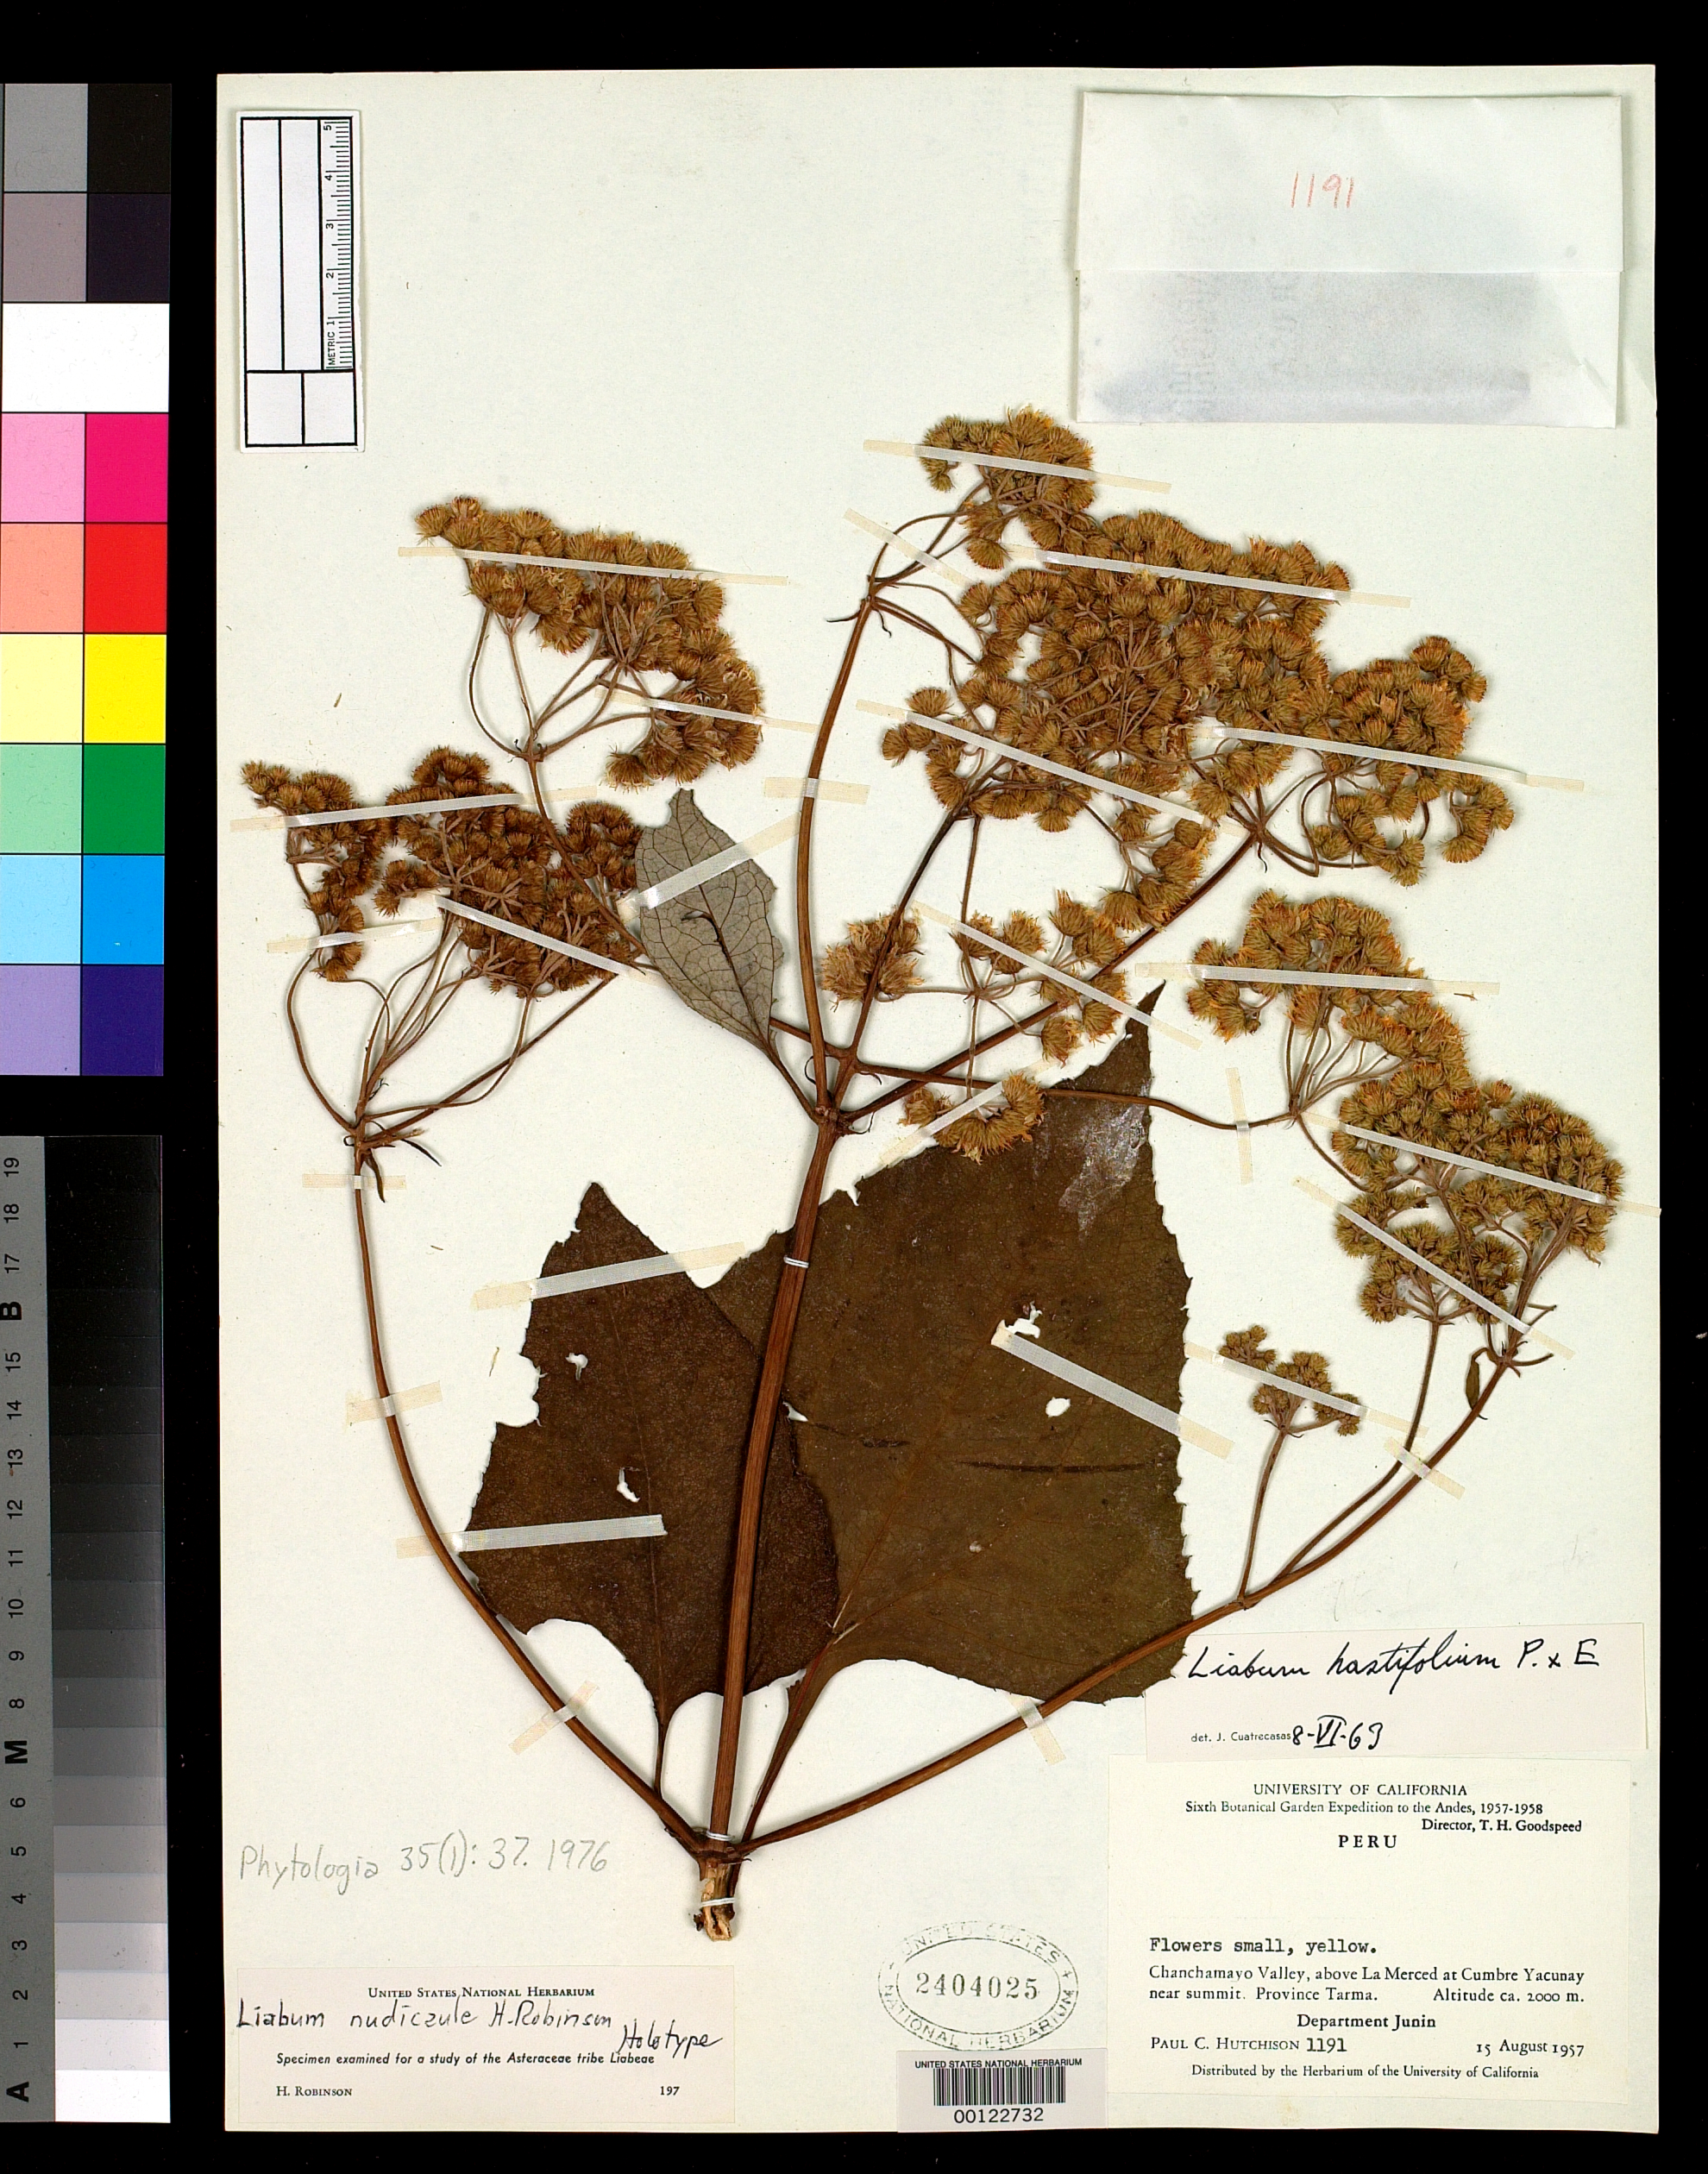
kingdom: Plantae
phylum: Tracheophyta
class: Magnoliopsida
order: Asterales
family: Asteraceae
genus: Liabum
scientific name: Liabum nudicaule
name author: H. Rob.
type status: Holotype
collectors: P. C. Hutchison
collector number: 1191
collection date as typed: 15 Aug 1957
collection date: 1957-08-15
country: Peru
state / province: Junín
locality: Chanchamayo Valley, above La Merced at Cumbre Yacunay.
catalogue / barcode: US 2404025